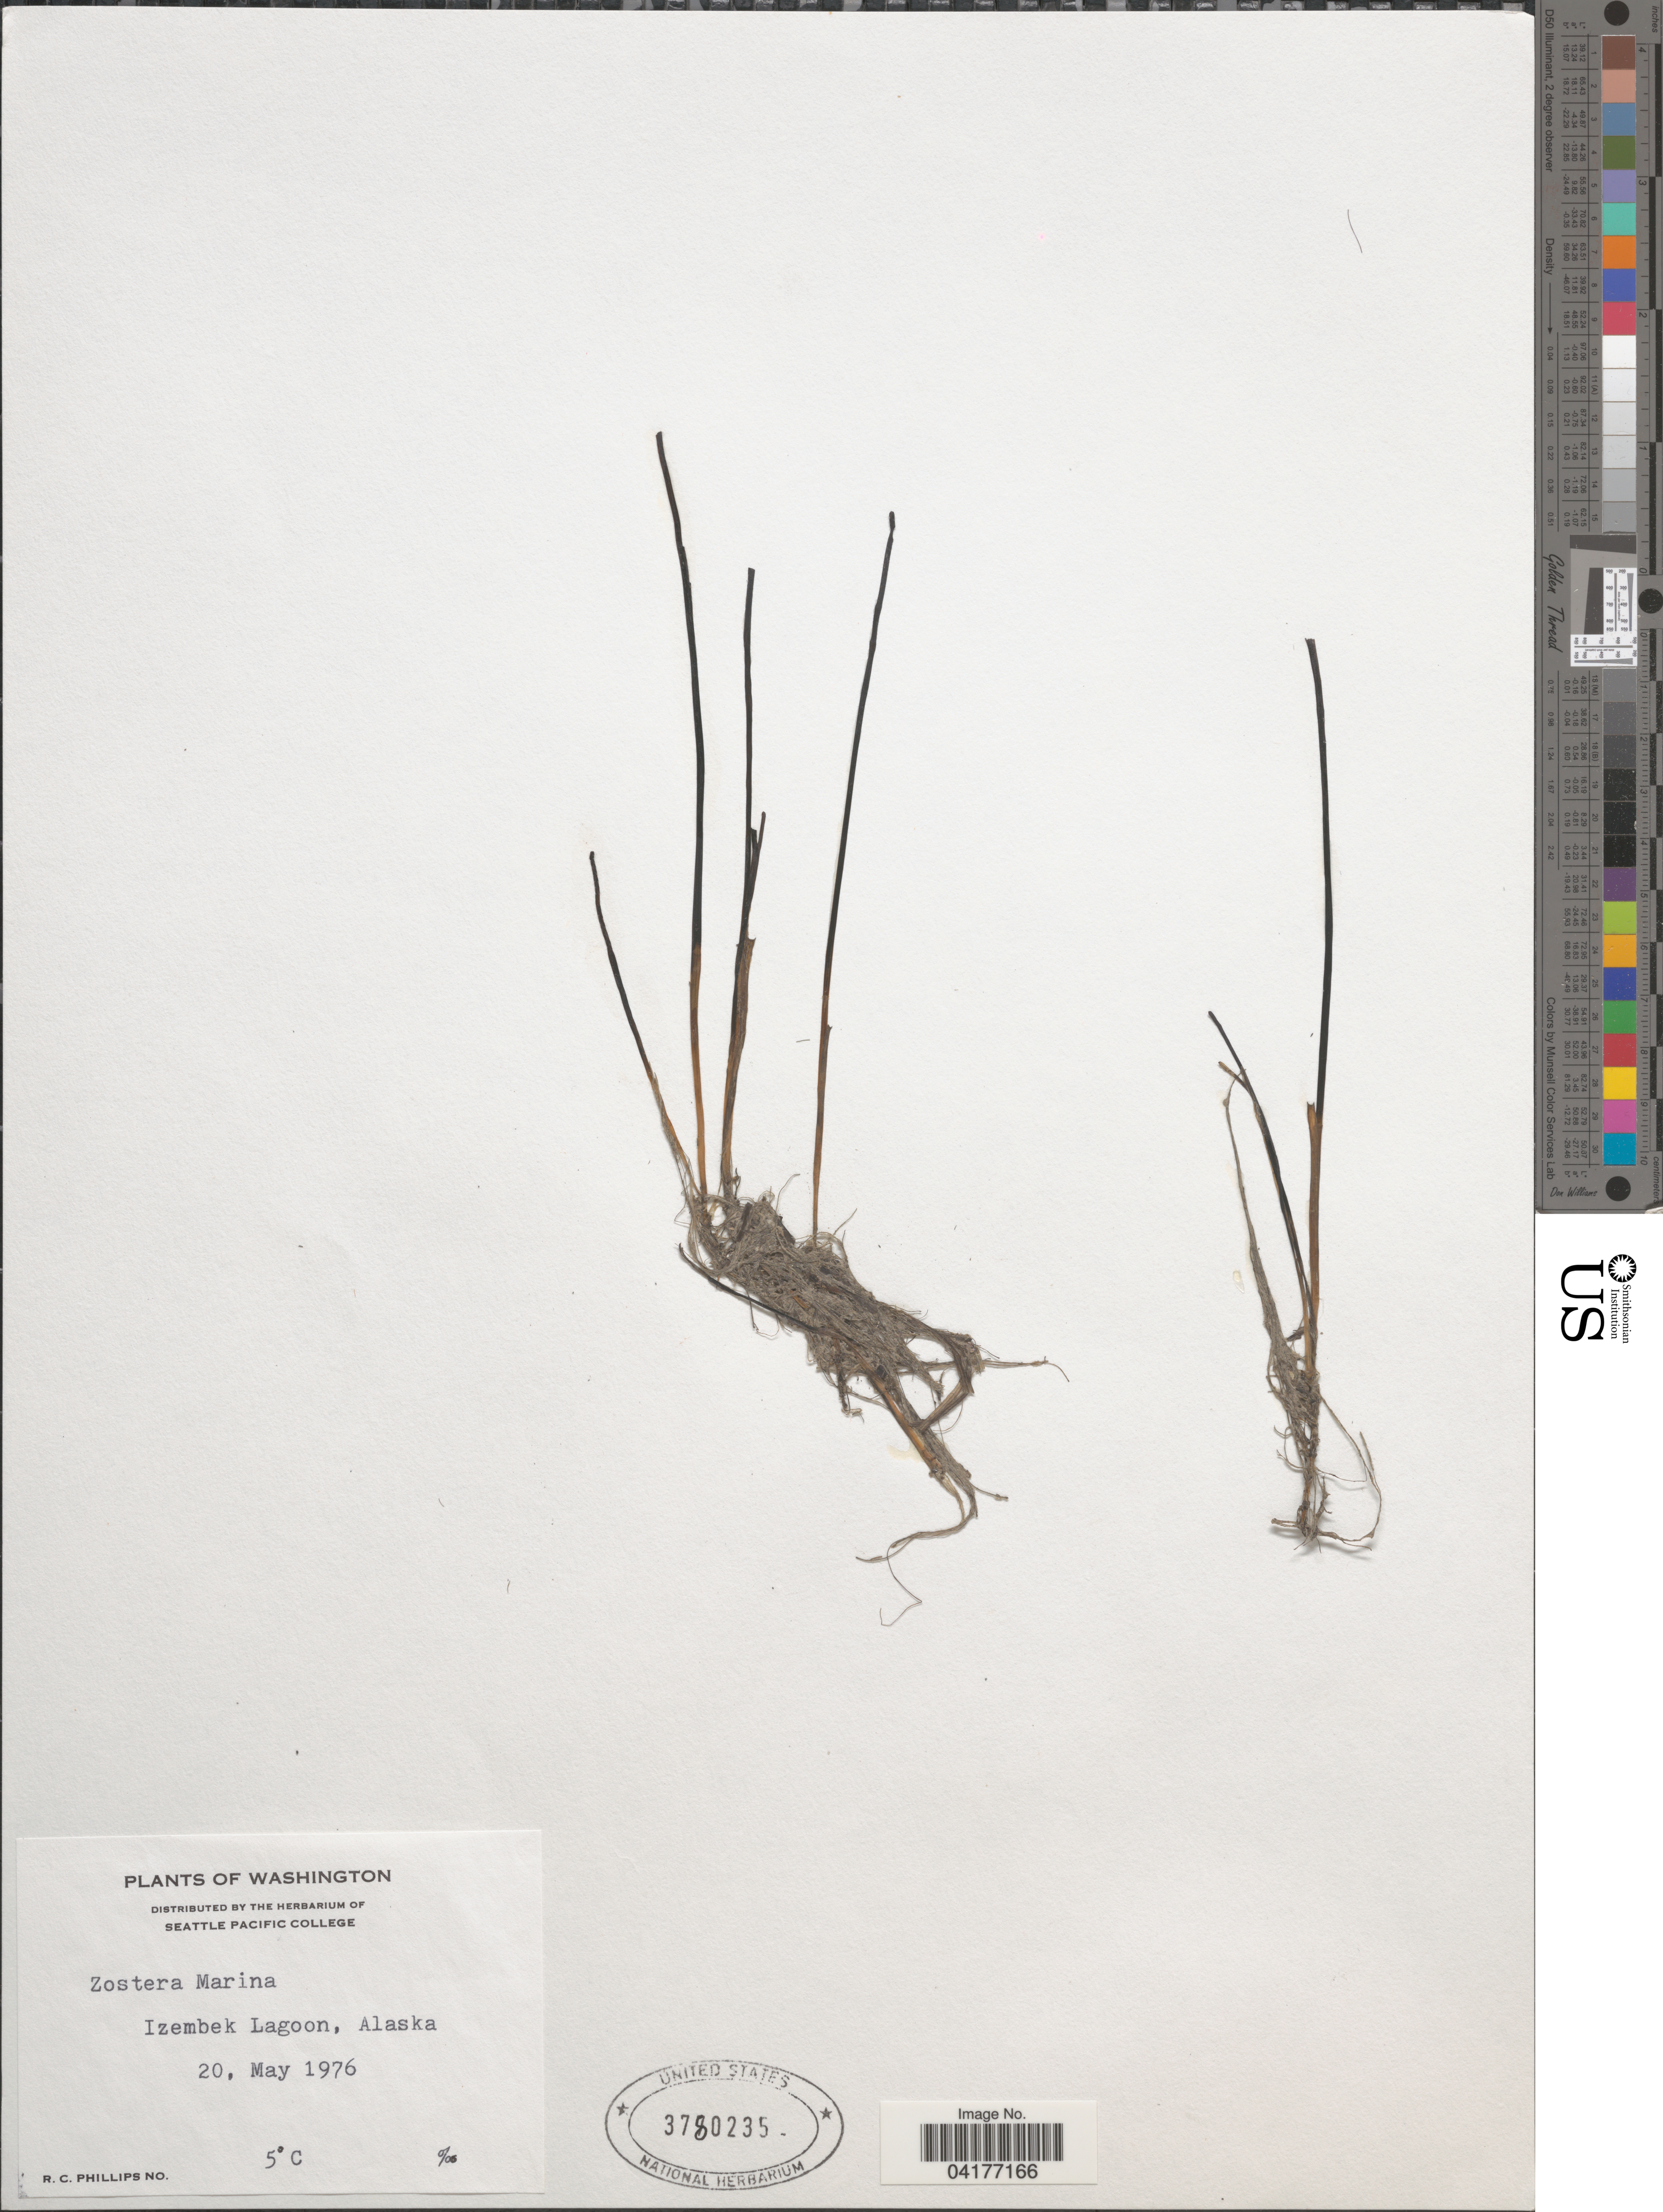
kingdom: Plantae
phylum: Tracheophyta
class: Liliopsida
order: Alismatales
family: Zosteraceae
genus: Zostera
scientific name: Zostera marina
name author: L.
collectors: R. C. Phillips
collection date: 1976-05-20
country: United States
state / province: Alaska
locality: Izembek Lagoon.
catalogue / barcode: US 3780235